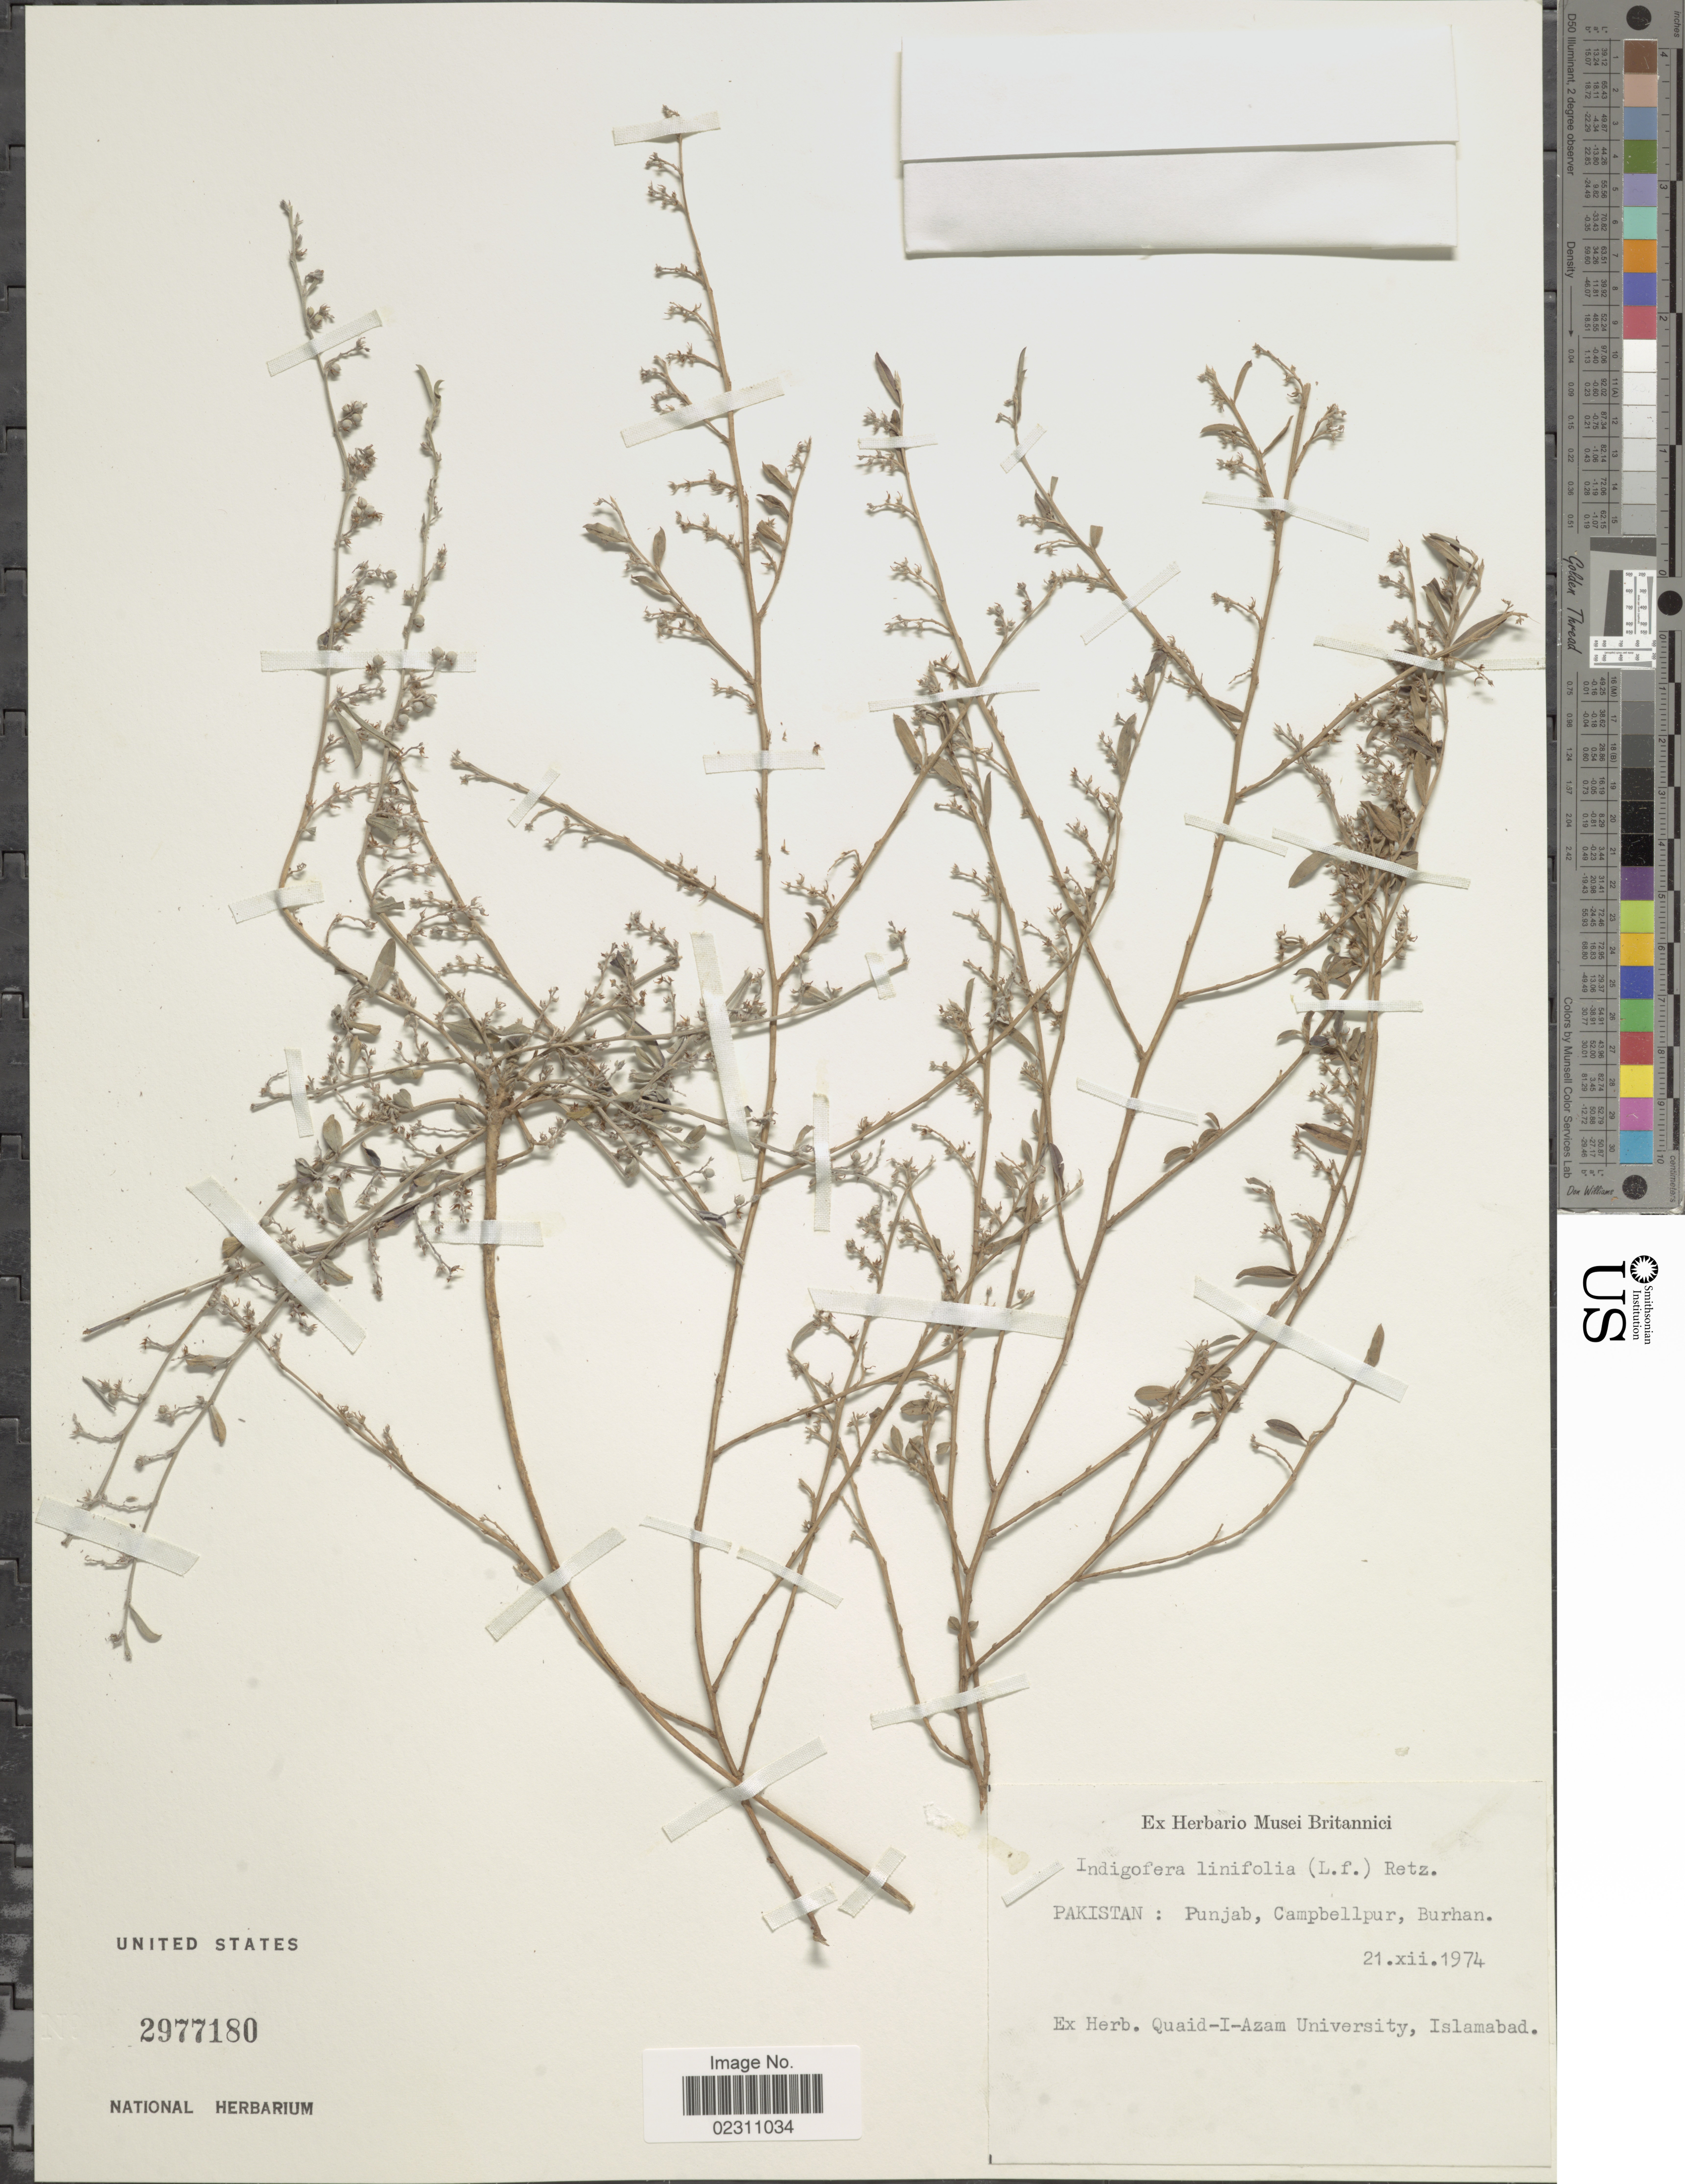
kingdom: Plantae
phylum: Tracheophyta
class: Magnoliopsida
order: Fabales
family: Fabaceae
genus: Indigofera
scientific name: Indigofera linifolia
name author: Retz.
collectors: Ex herb. Quaid-I-Azam University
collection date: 1974-12-21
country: Pakistan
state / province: Punjab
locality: Campbellpur, Burhan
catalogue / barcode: US 2977180